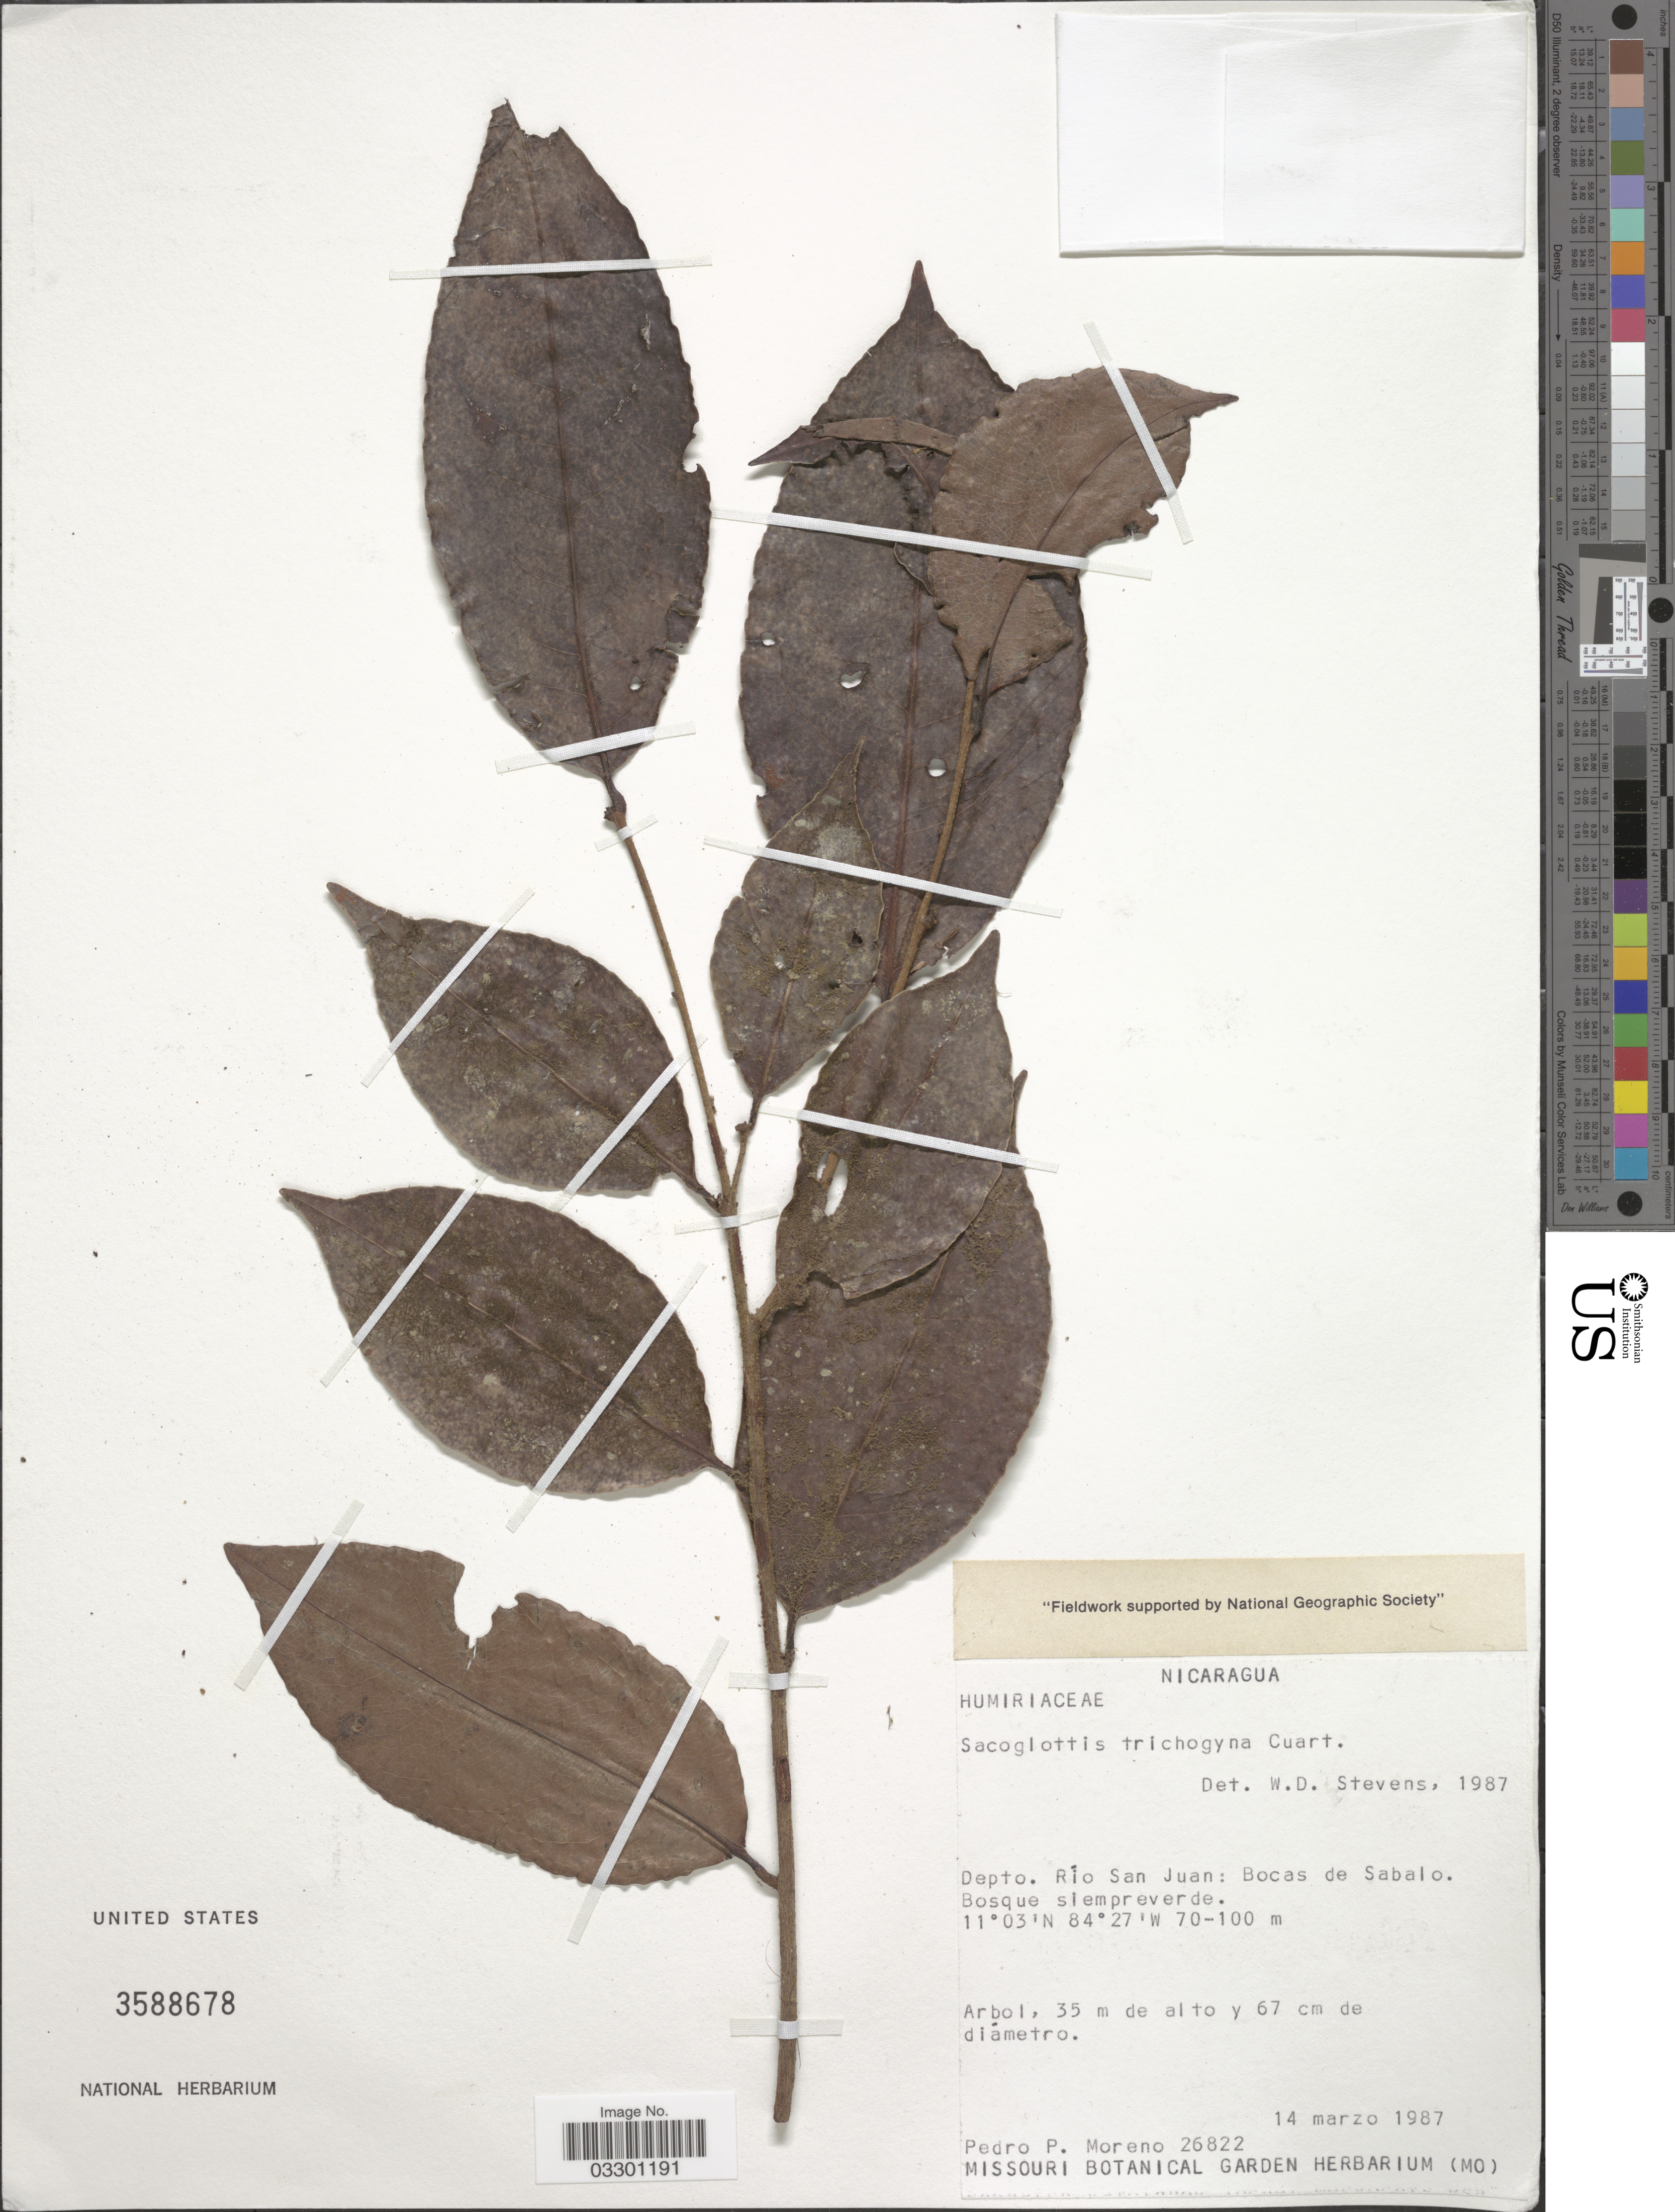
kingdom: Plantae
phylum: Tracheophyta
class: Magnoliopsida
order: Malpighiales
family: Humiriaceae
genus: Sacoglottis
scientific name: Sacoglottis trichogyna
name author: Cuatrec.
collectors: P. Moreno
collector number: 26822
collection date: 1987-03-14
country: Nicaragua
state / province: Rio San Juan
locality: Depto. Río San Juan: Bocas de Sabalo.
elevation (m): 70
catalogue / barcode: US 3588678